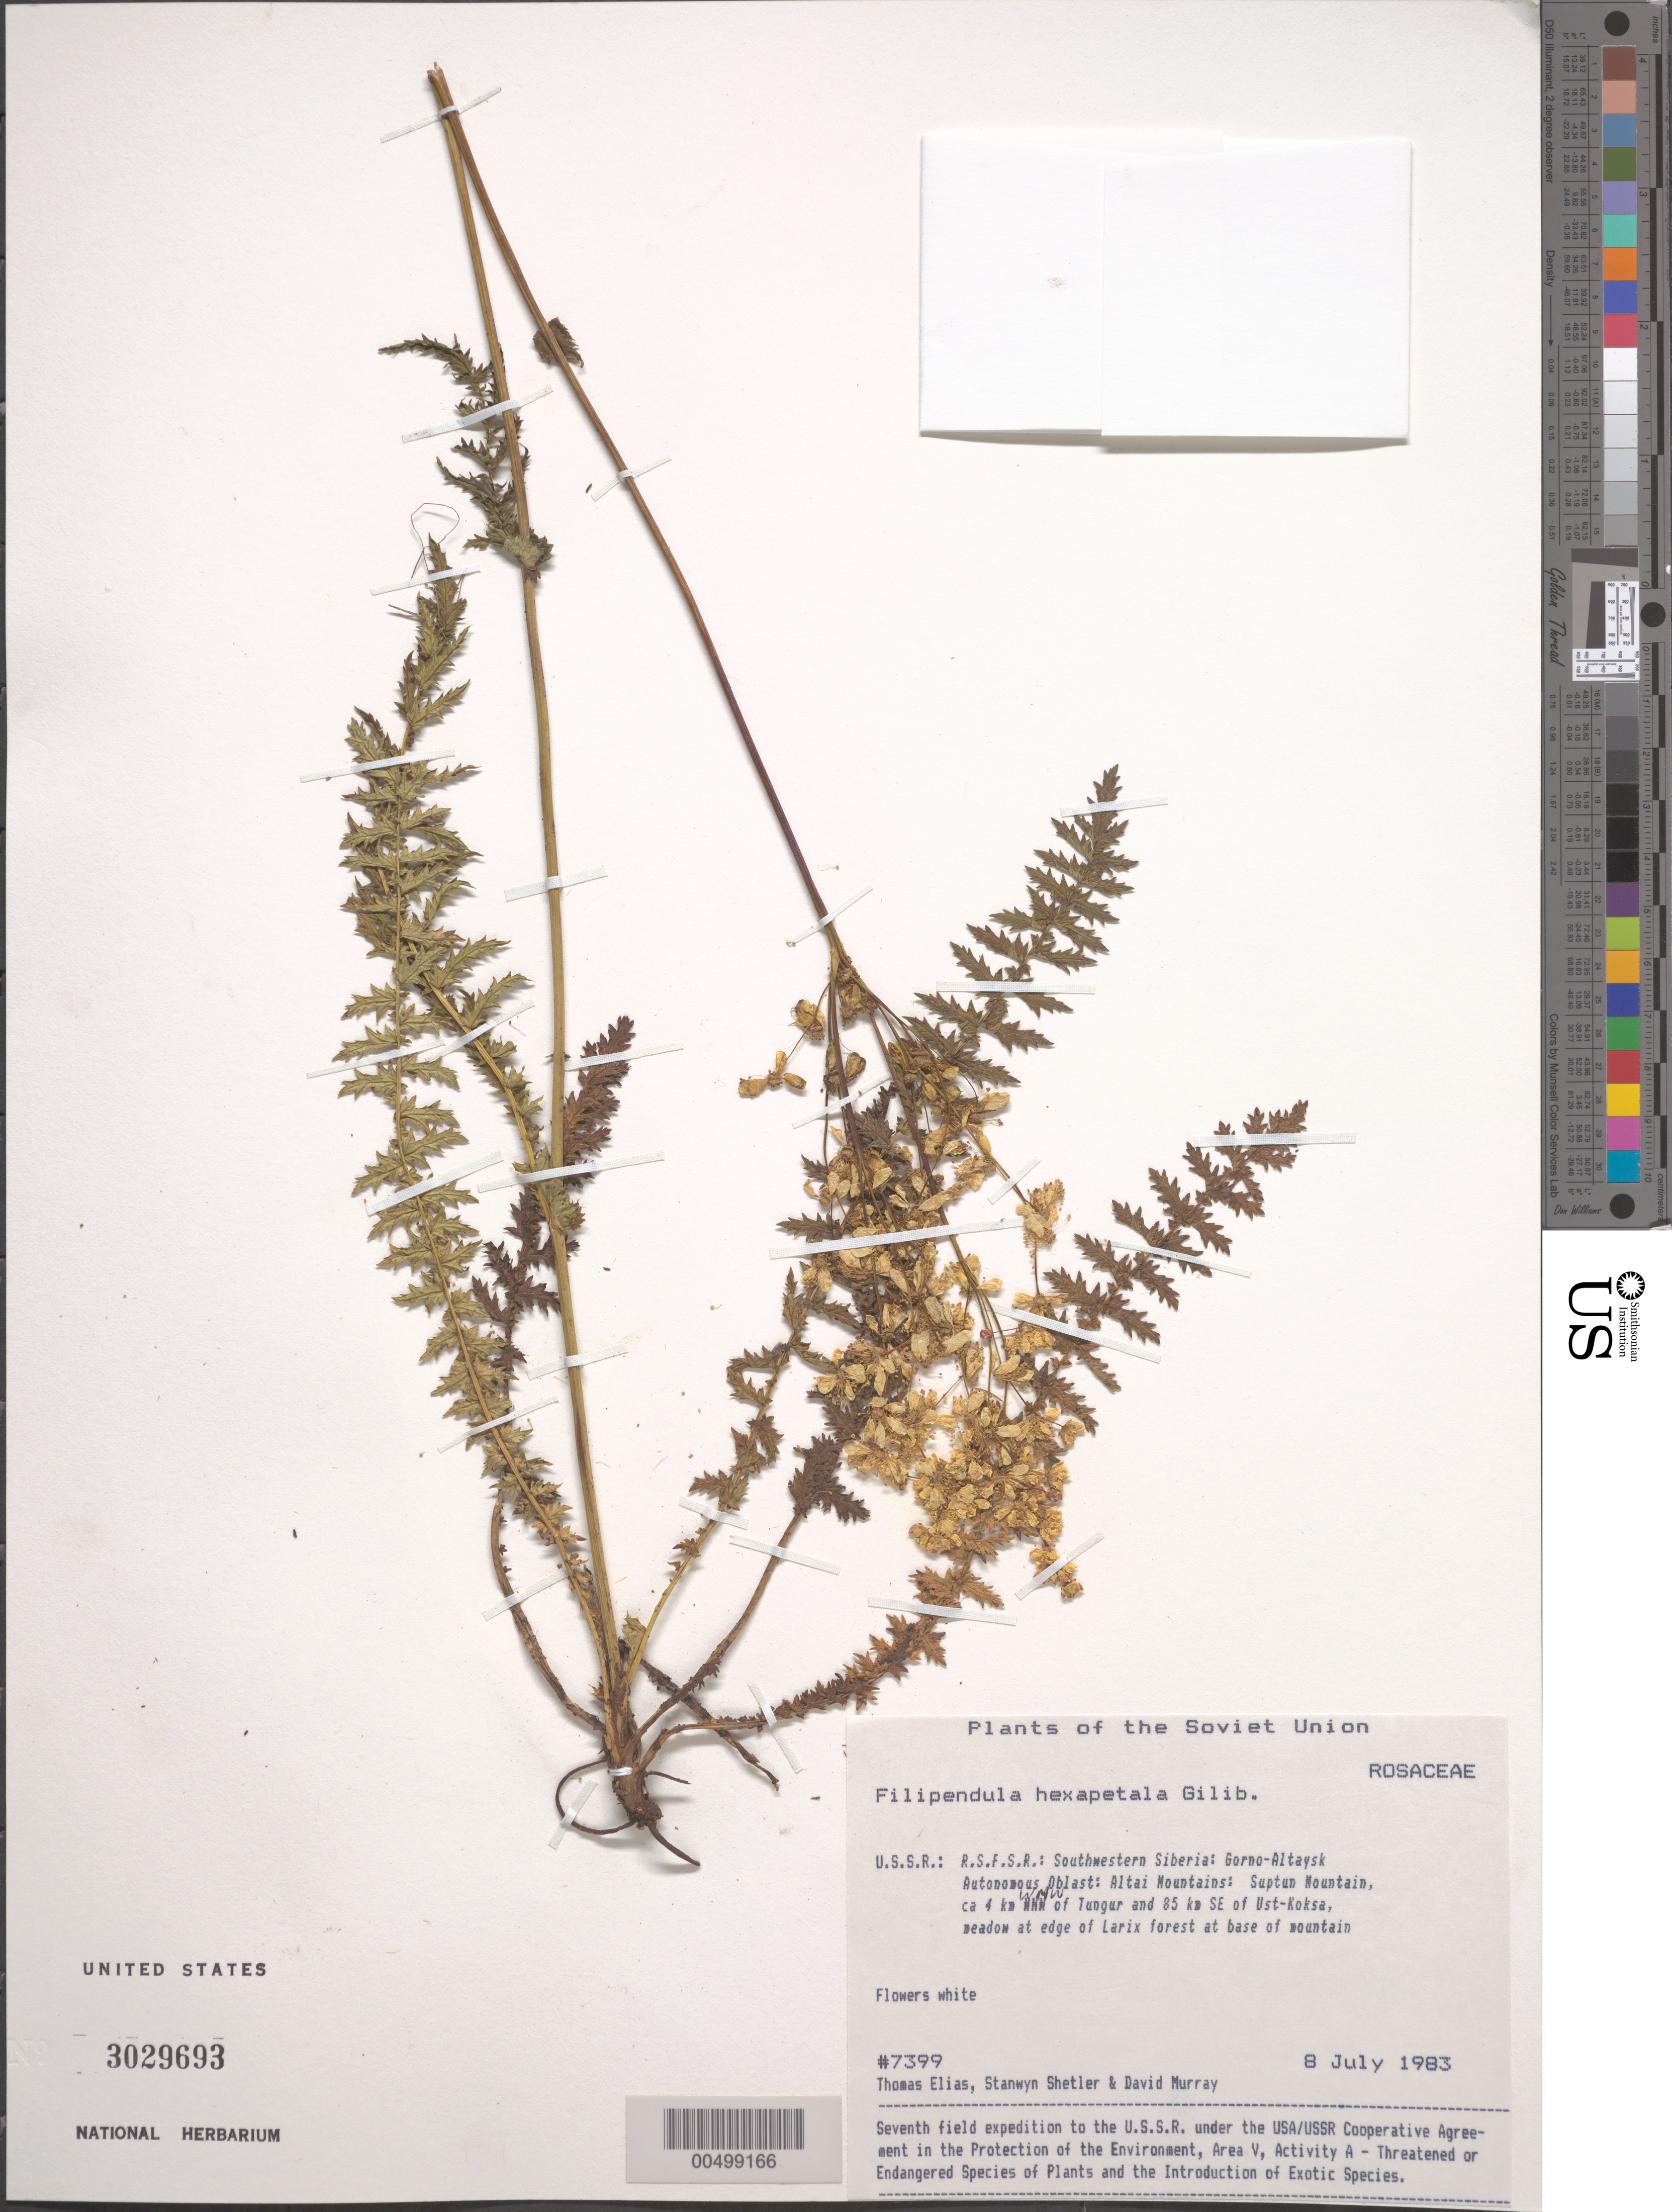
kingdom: Plantae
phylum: Tracheophyta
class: Magnoliopsida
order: Rosales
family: Rosaceae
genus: Filipendula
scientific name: Filipendula hexapetala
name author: Gilib.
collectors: T. Elias, S. Shetler & D. F. Murray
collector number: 7399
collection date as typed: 08 Jul 1983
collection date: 1983-07-08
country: Russian Federation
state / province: Altai Republic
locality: Altai Mountains, Suptun Mountain, ca. 4 km WNW of Tungur and 85 km SE of Ust-Koksa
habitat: meadow at edge of Larix forest at base of mountain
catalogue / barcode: US 3029693